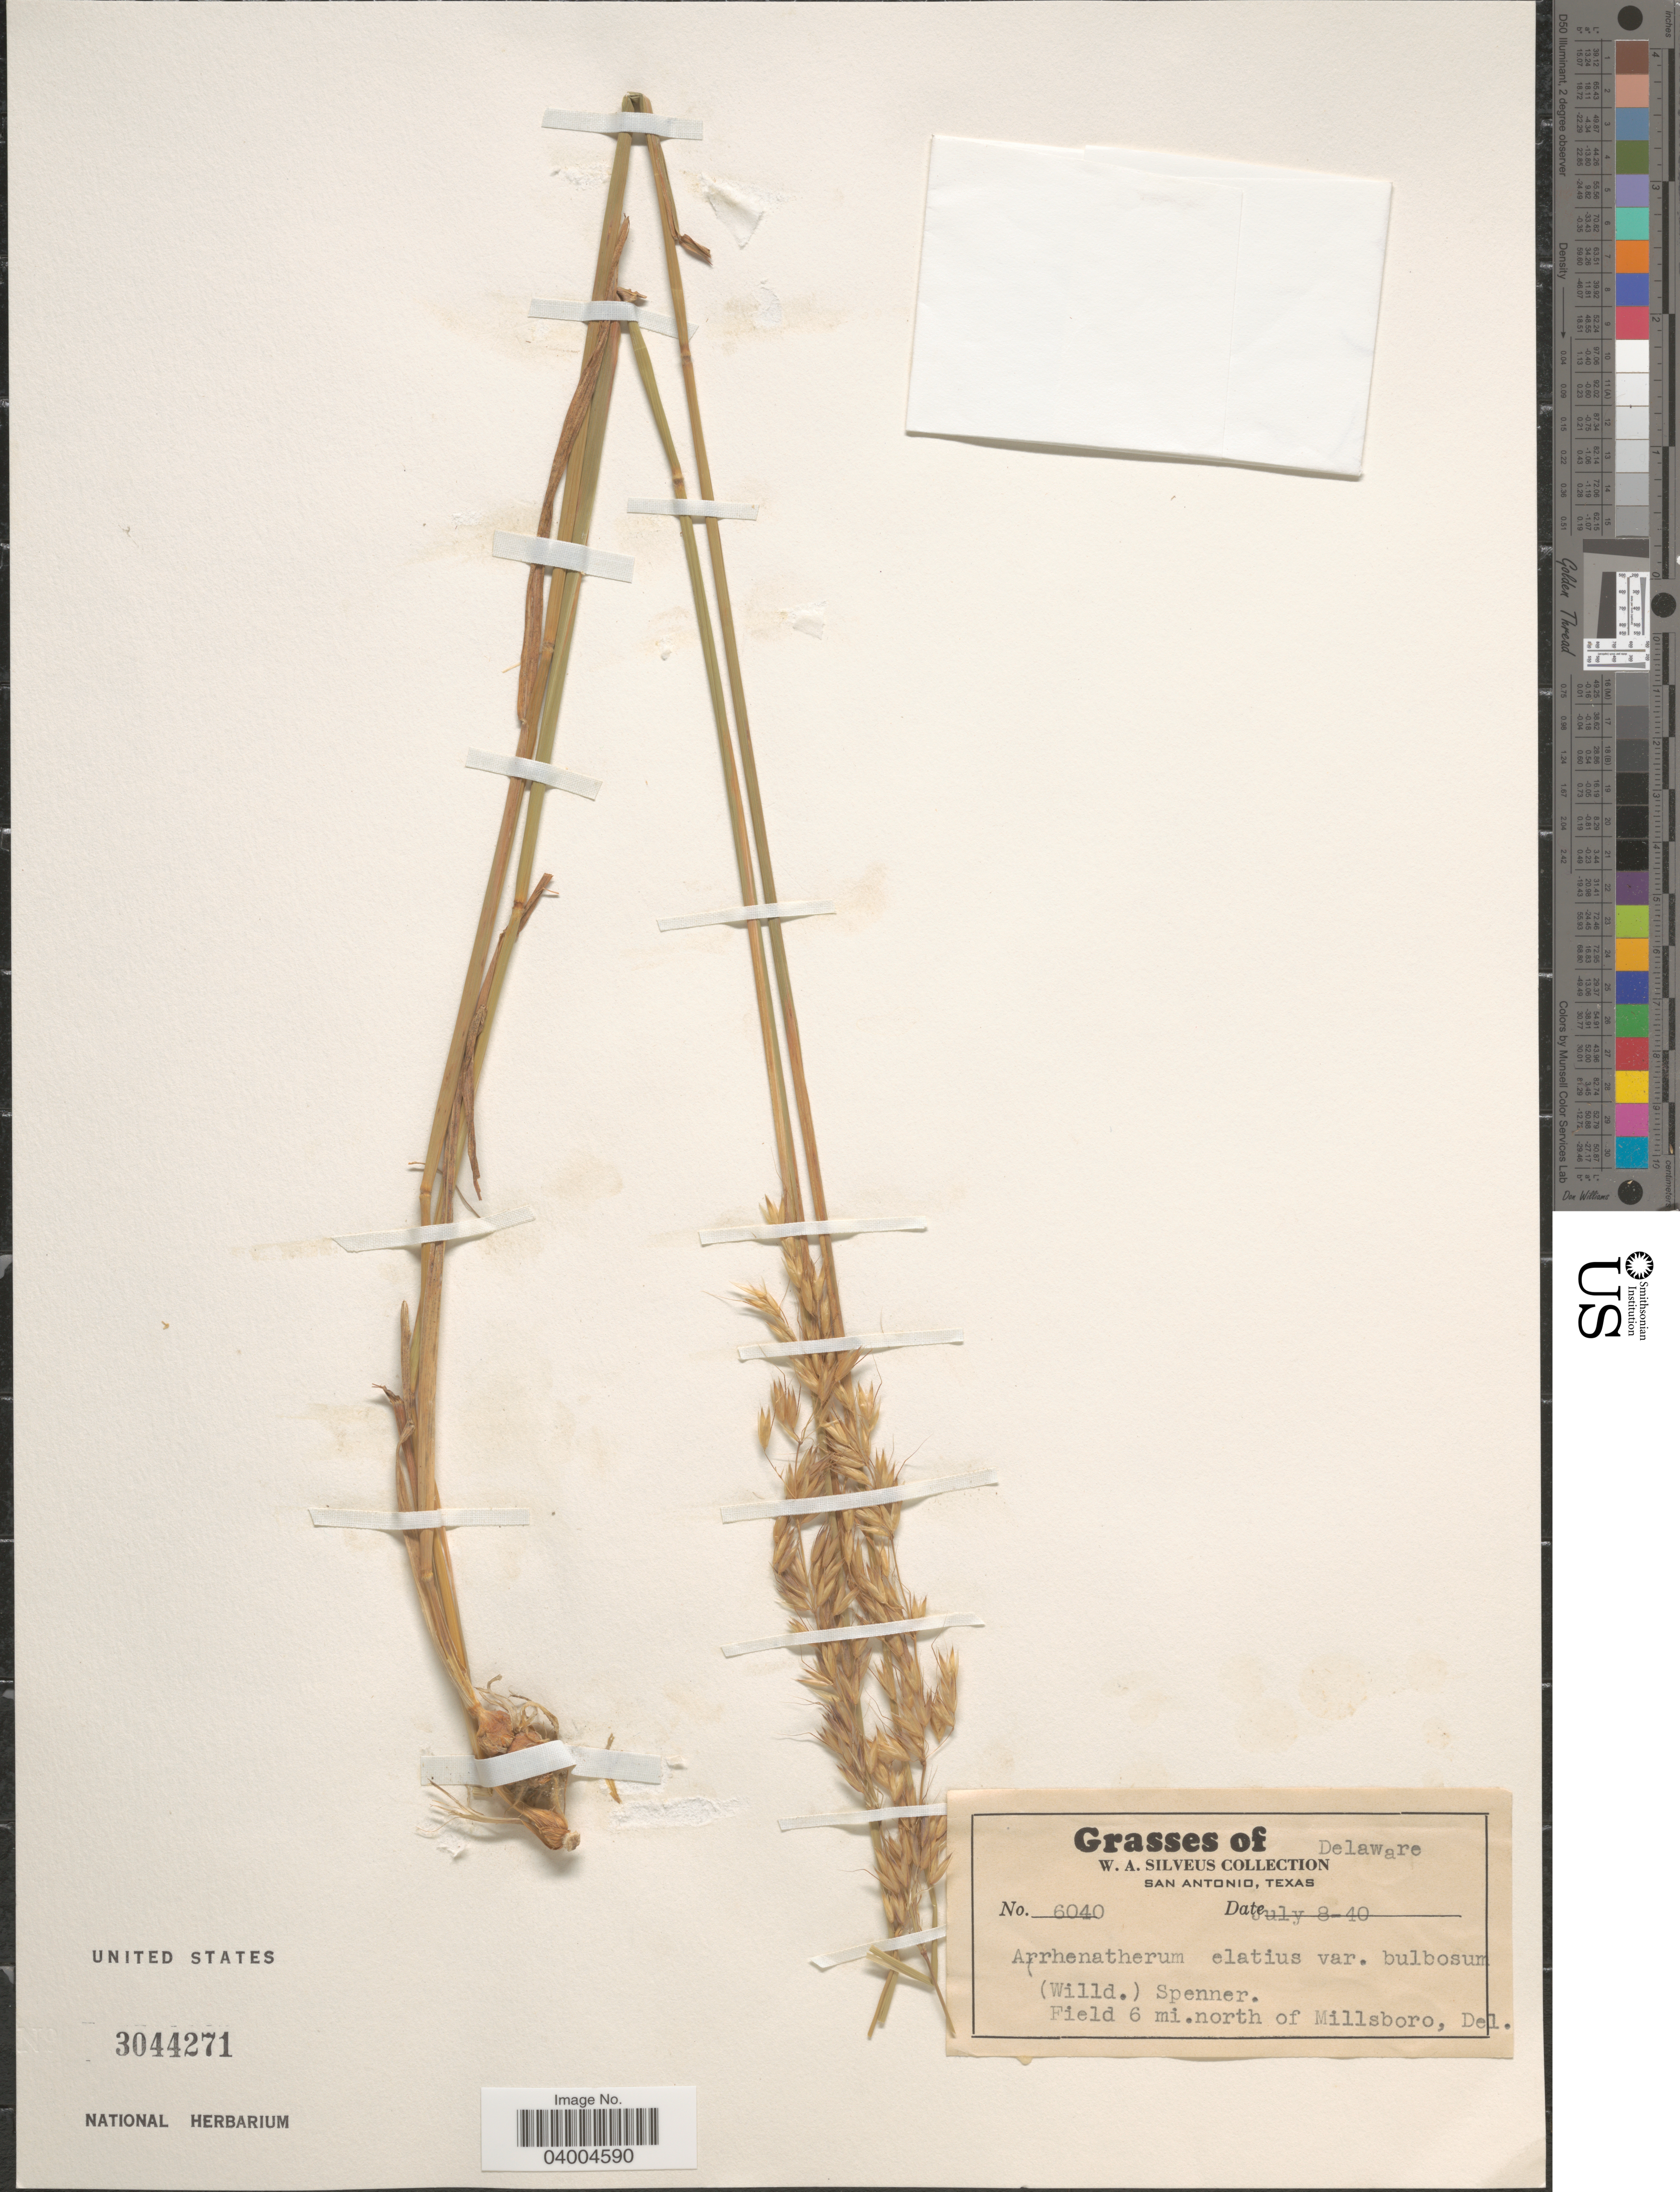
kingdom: Plantae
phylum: Tracheophyta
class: Liliopsida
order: Poales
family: Poaceae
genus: Arrhenatherum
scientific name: Arrhenatherum elatius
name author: (L.) J. Presl & C. Presl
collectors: W. Silveus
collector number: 6040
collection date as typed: Transcribed d/m/y: 8/7/40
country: United States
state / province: Delaware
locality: Field 6 mi. north of Millsboro.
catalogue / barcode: US 3044271